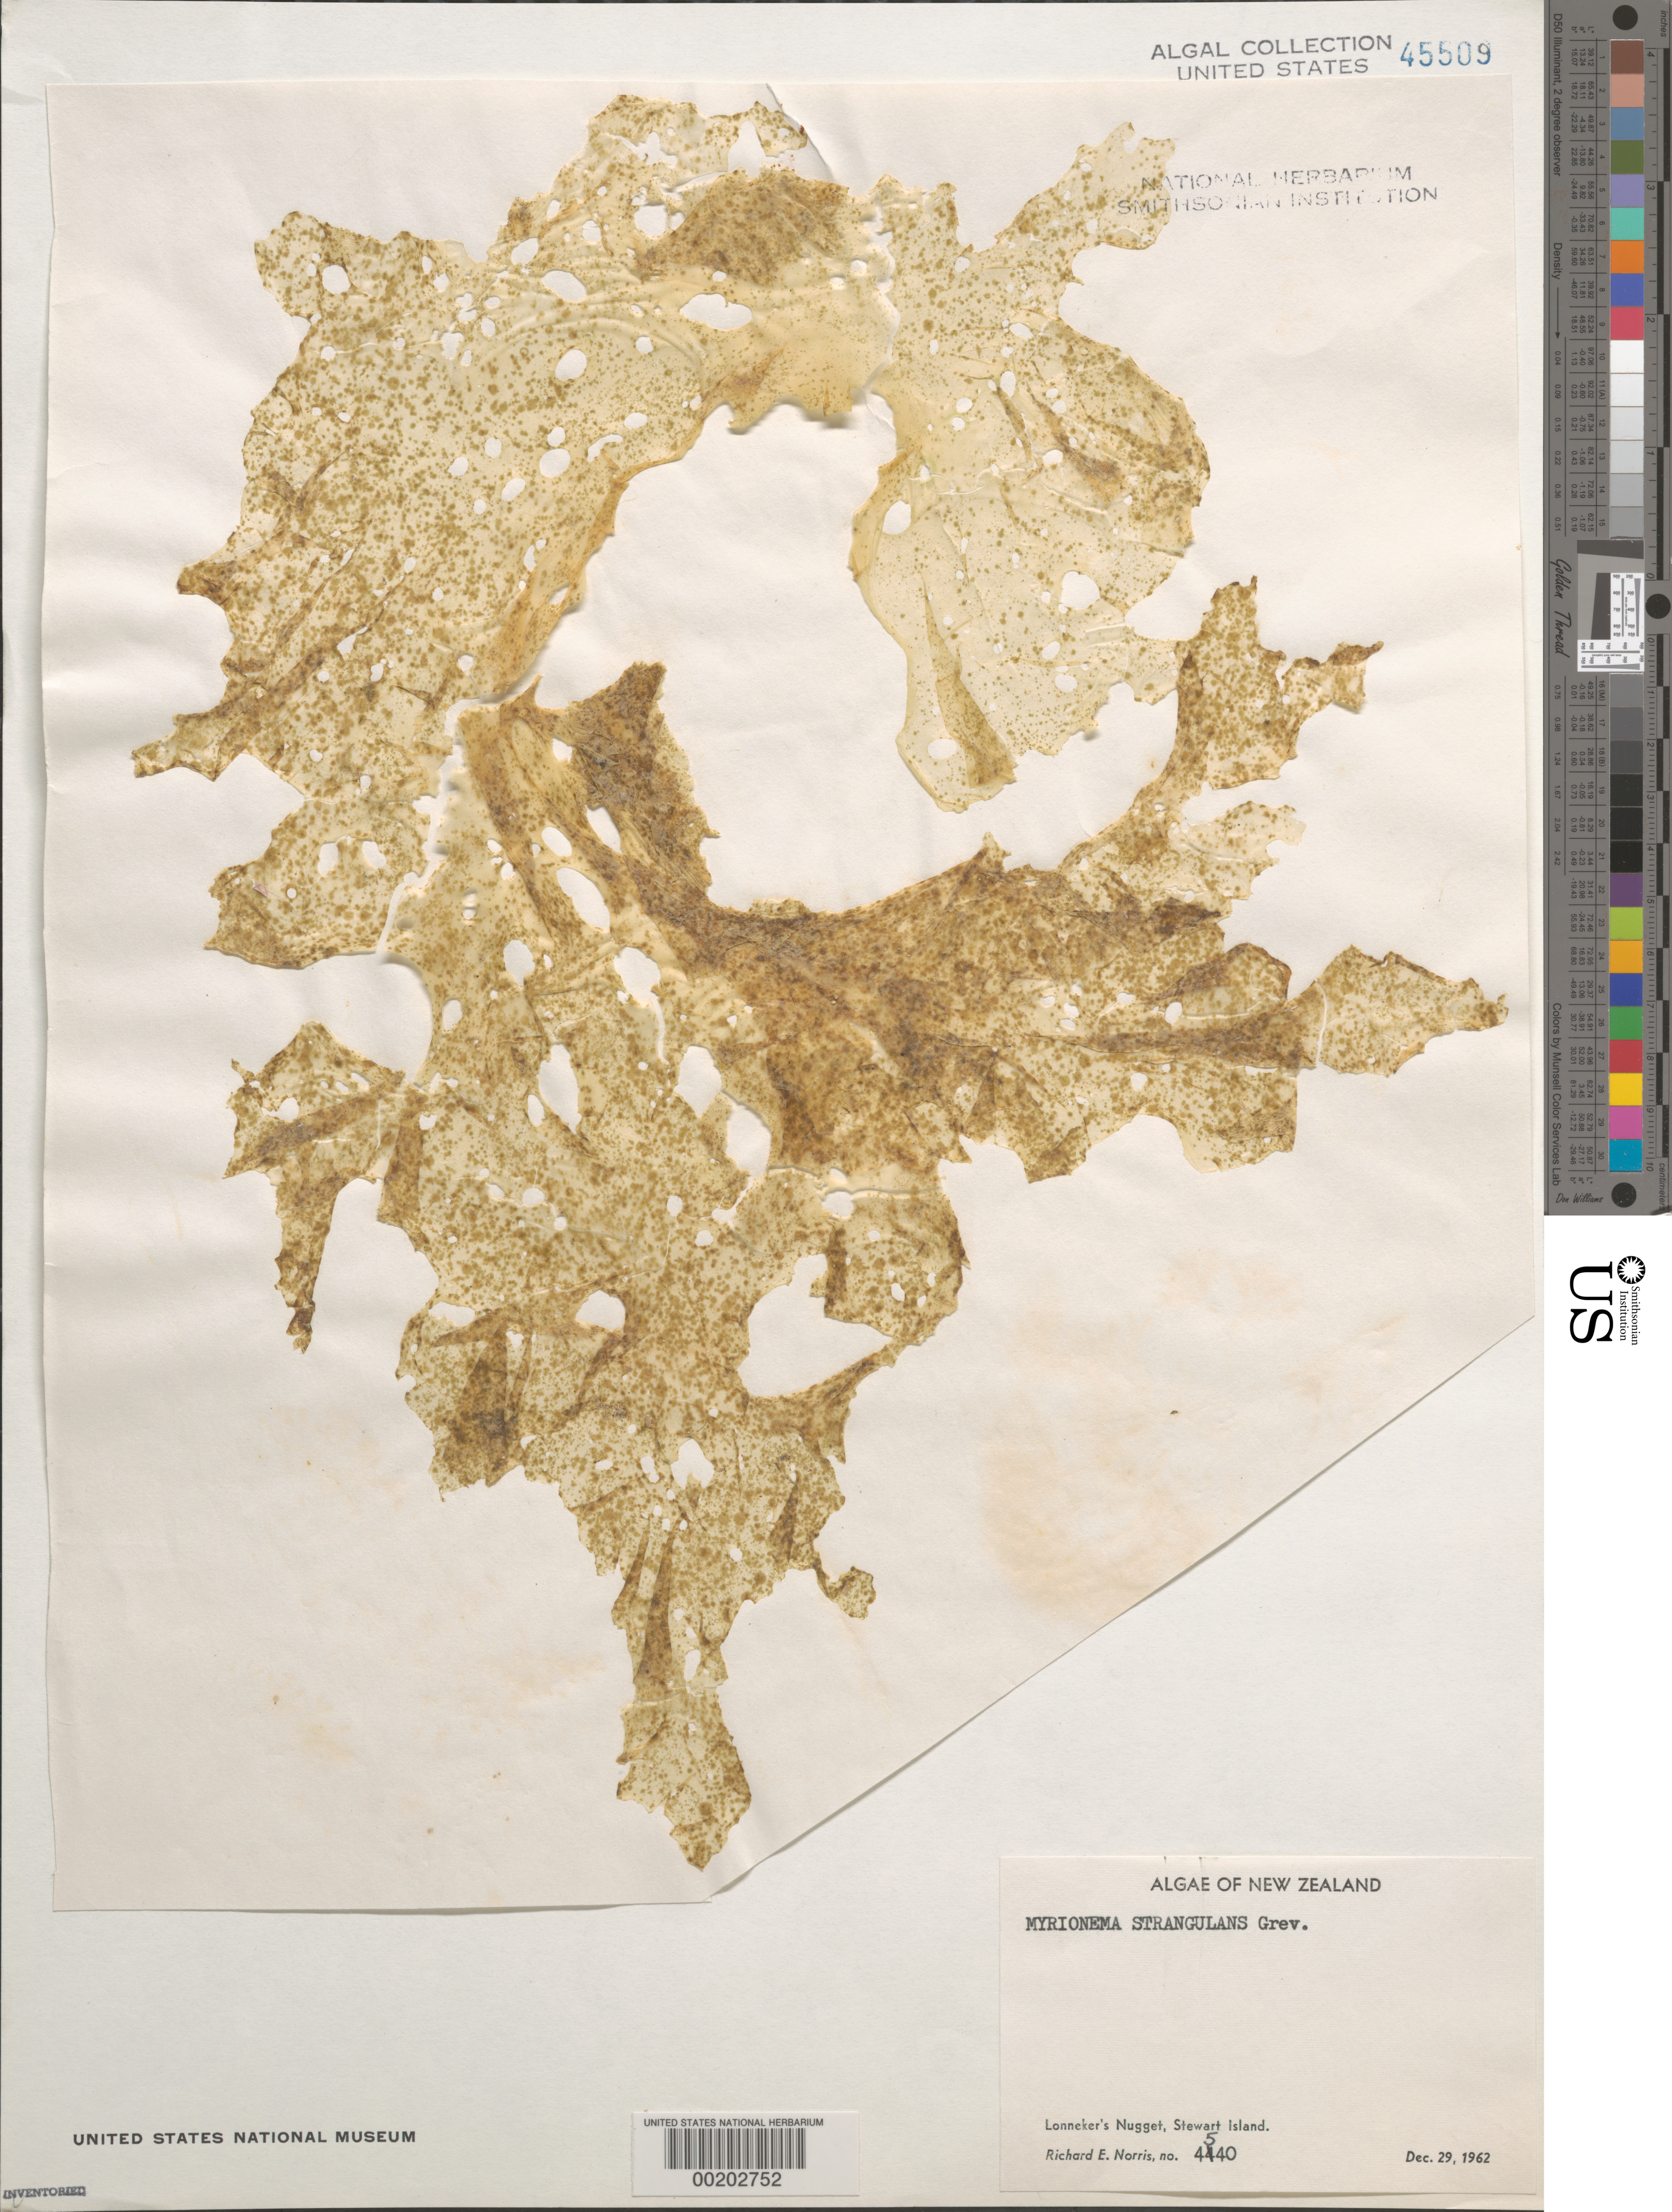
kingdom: Chromista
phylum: Ochrophyta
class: Phaeophyceae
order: Ectocarpales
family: Chordariaceae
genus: Myrionema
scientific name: Myrionema strangulans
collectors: R. E. Norris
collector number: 4540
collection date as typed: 29 Dec 1962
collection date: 1962-12-29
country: New Zealand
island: Stewart Island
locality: Lonneker's Nugget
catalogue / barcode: US 45509